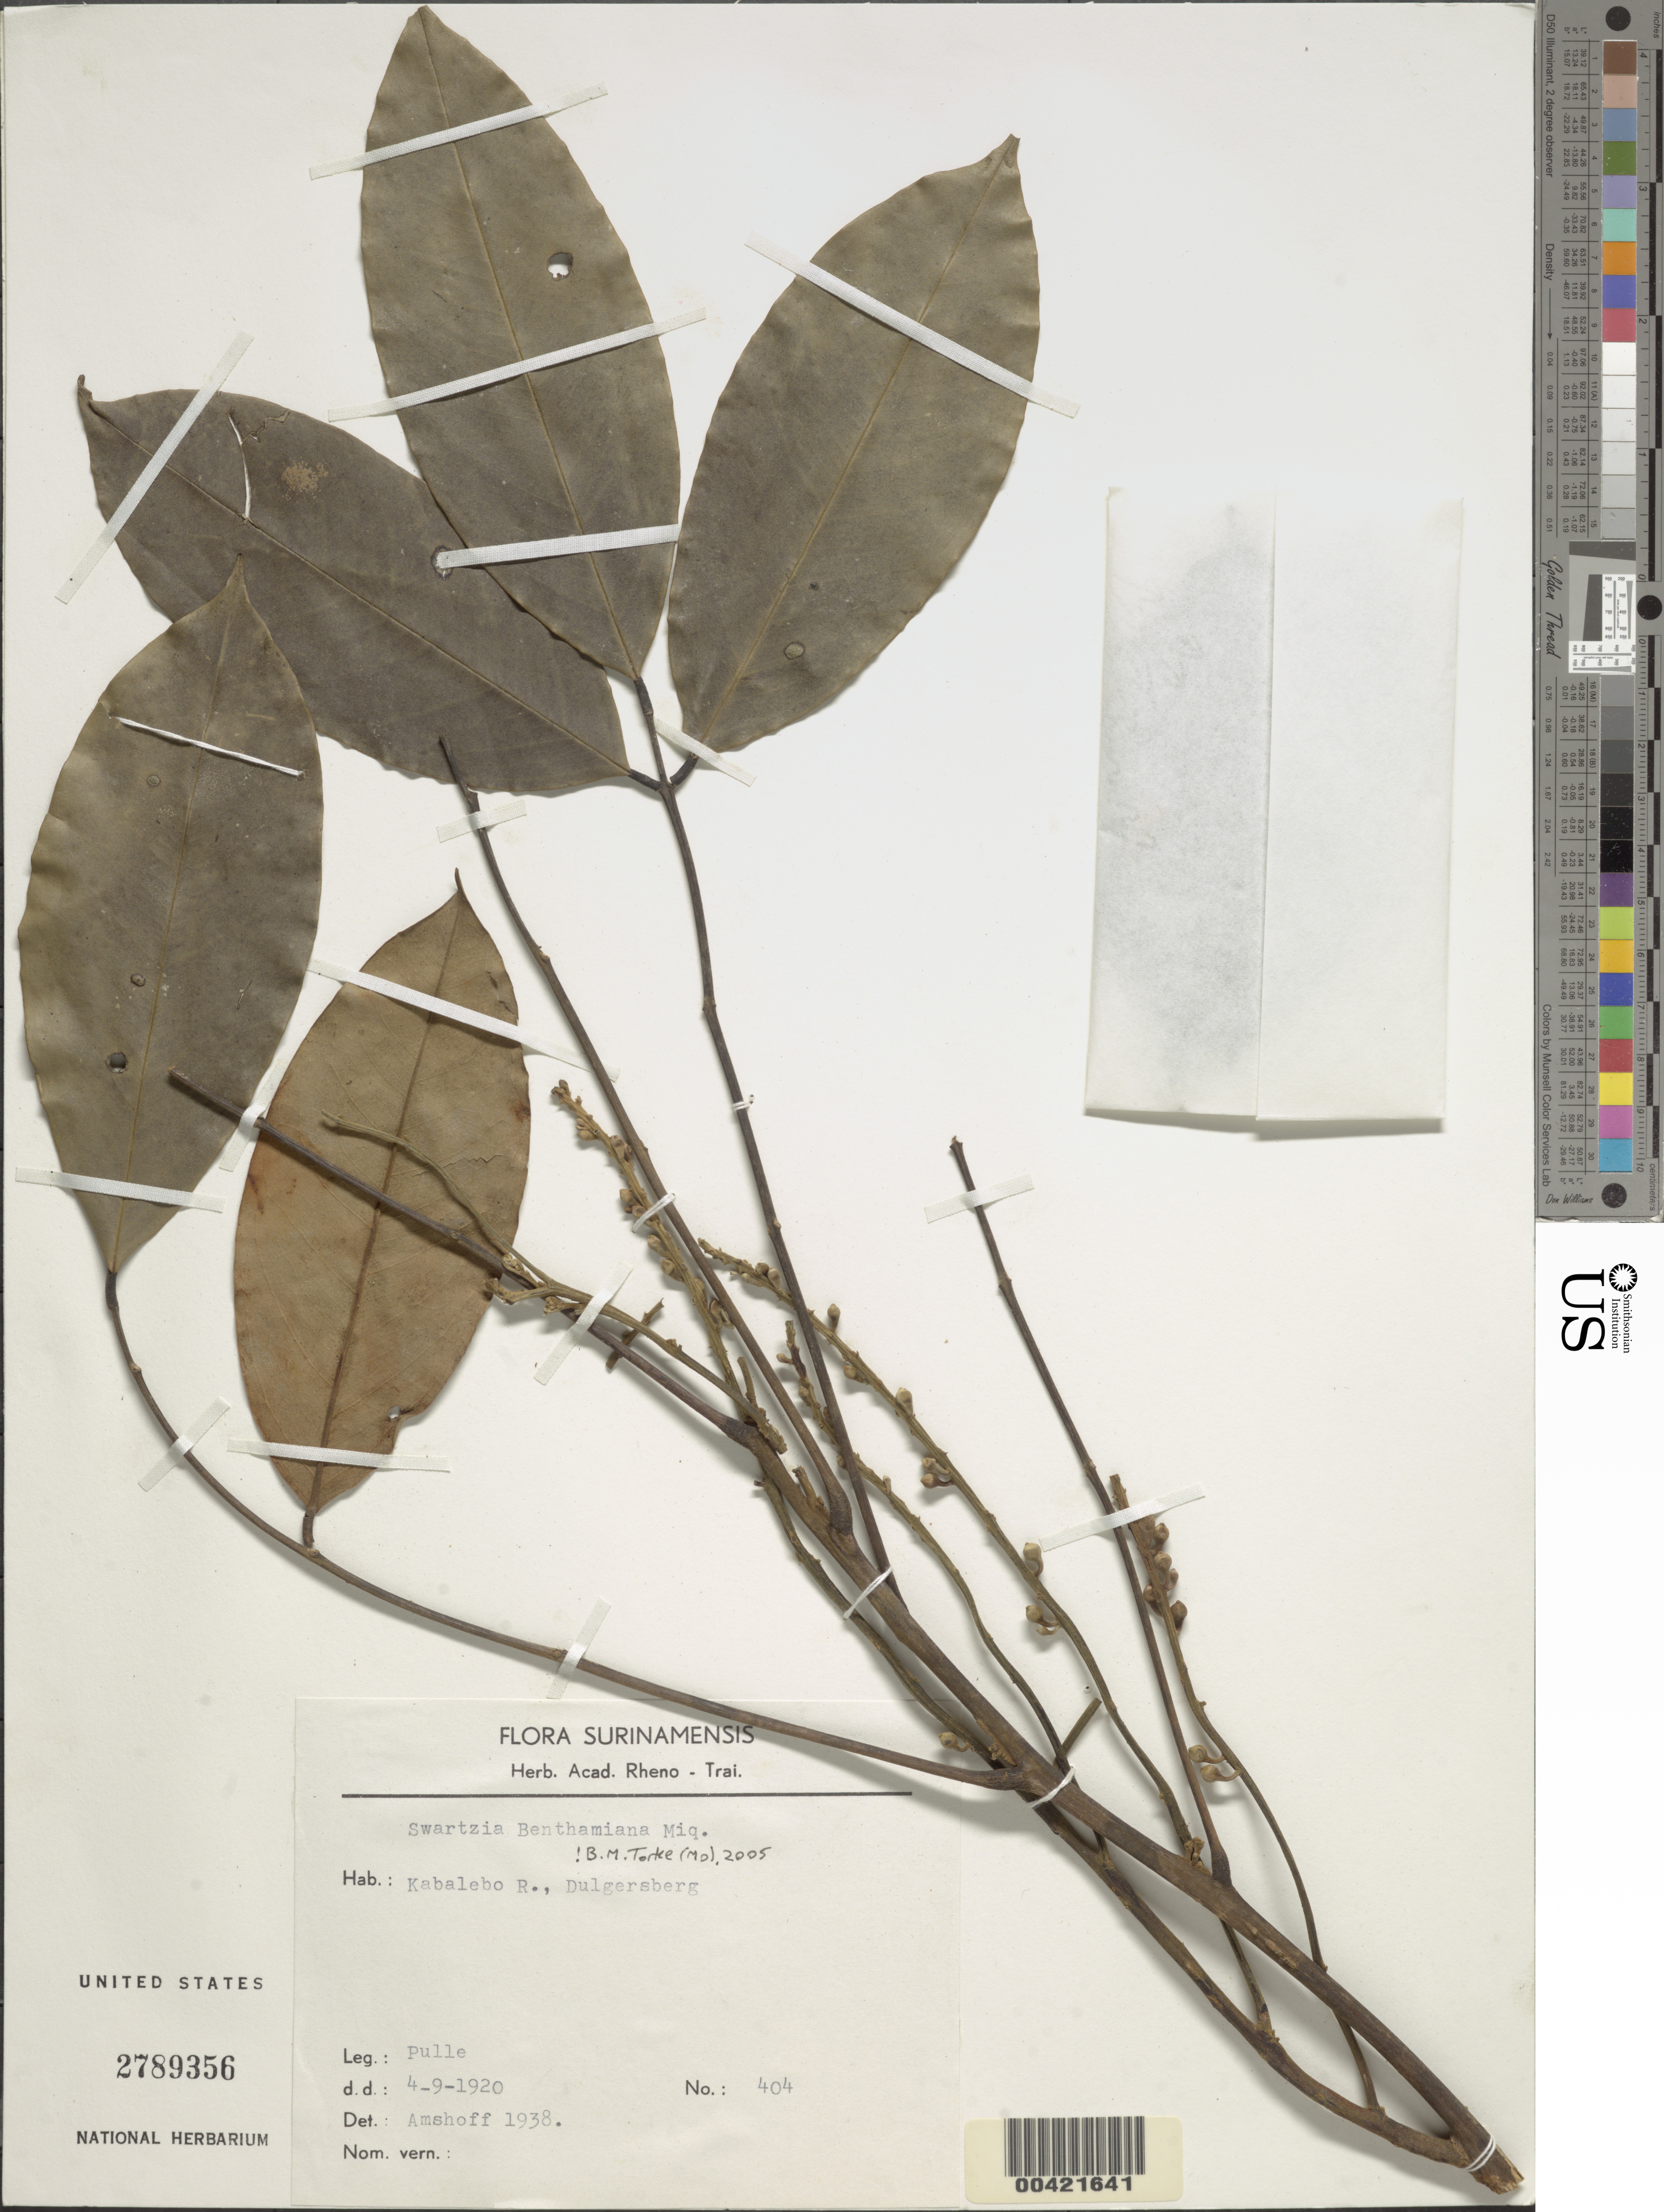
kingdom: Plantae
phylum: Tracheophyta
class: Magnoliopsida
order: Fabales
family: Fabaceae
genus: Swartzia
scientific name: Swartzia benthamiana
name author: Miq.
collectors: A. A. Pulle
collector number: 404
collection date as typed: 04 Sep 1920 or 09 Apr 1920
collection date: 1920-04-09 or 1920-09-04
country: Suriname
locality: Dulgersberg; kabalebo r.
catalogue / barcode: US 2789356